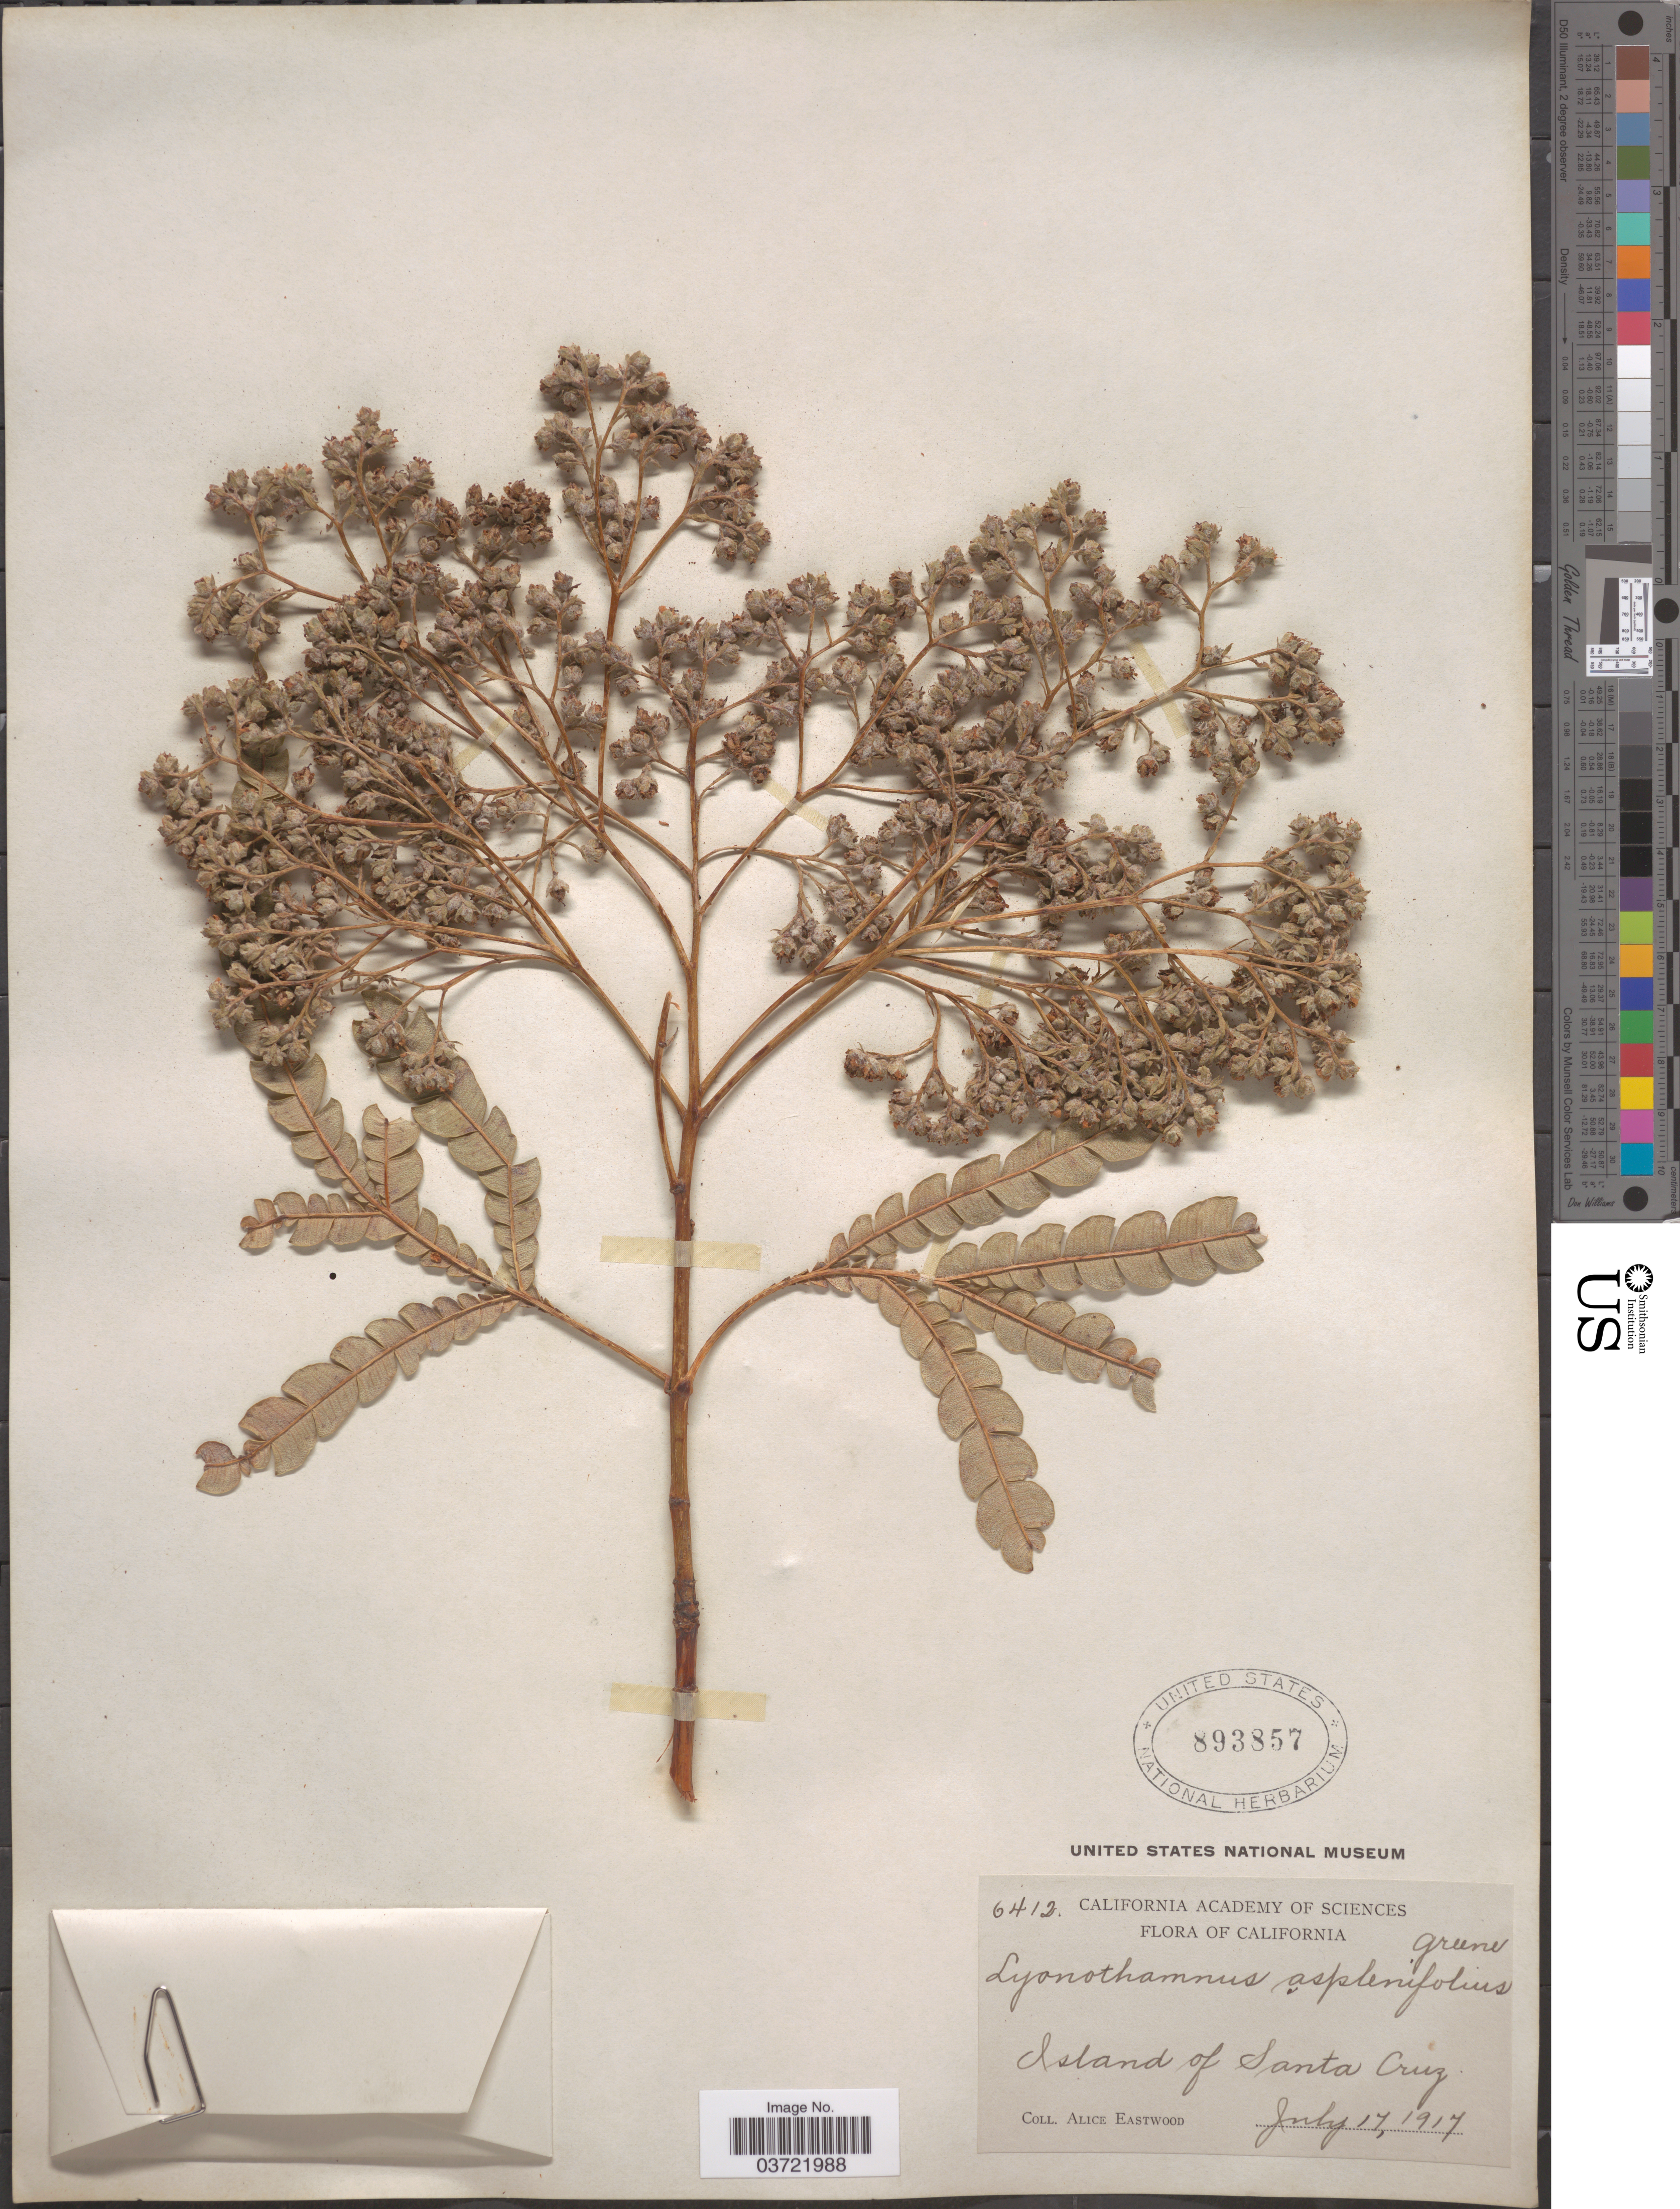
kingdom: Plantae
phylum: Tracheophyta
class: Magnoliopsida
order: Rosales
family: Rosaceae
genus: Lyonothamnus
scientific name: Lyonothamnus floribundus var. aspleniifolius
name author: (Greene) Brandegee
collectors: A. Eastwood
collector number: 6412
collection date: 1917-07-17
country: United States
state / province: California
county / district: Santa Barbara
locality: Island of Santa Cruz.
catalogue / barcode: US 893857